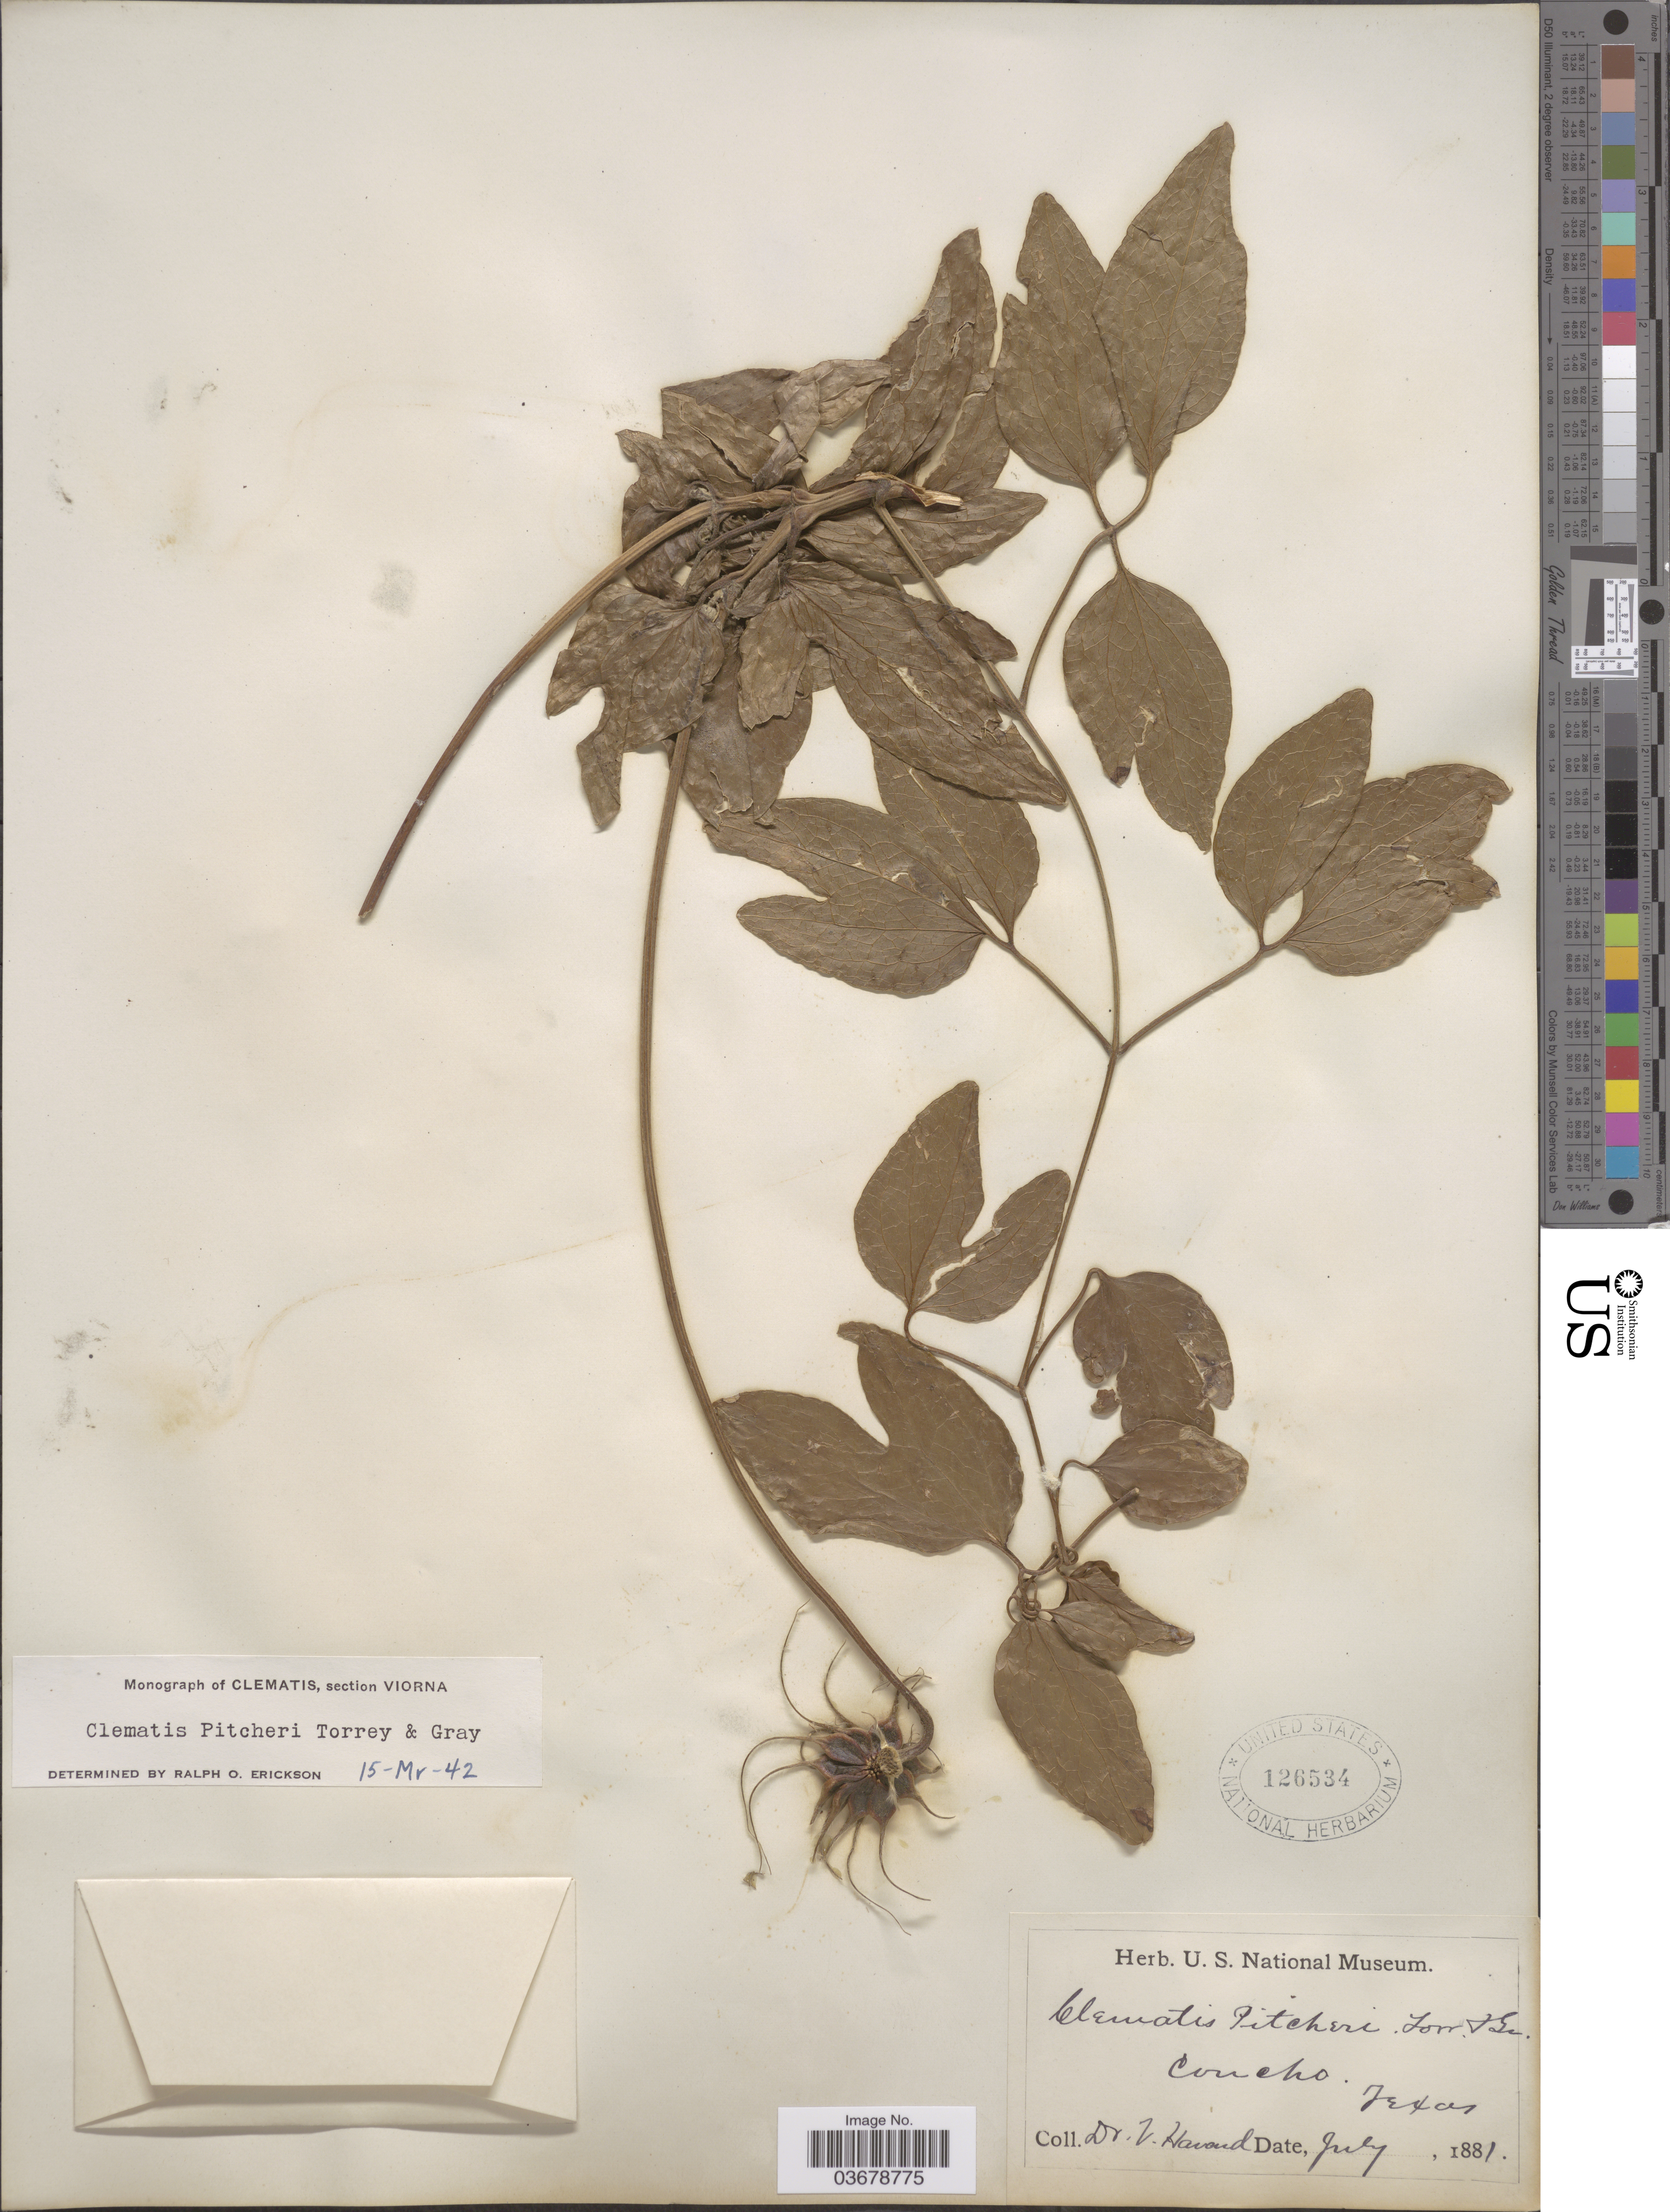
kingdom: Plantae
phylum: Tracheophyta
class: Magnoliopsida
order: Ranunculales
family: Ranunculaceae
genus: Clematis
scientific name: Clematis viorna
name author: L.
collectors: V. Havard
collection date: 1881-07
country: United States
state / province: Texas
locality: Concho.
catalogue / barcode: US 126534